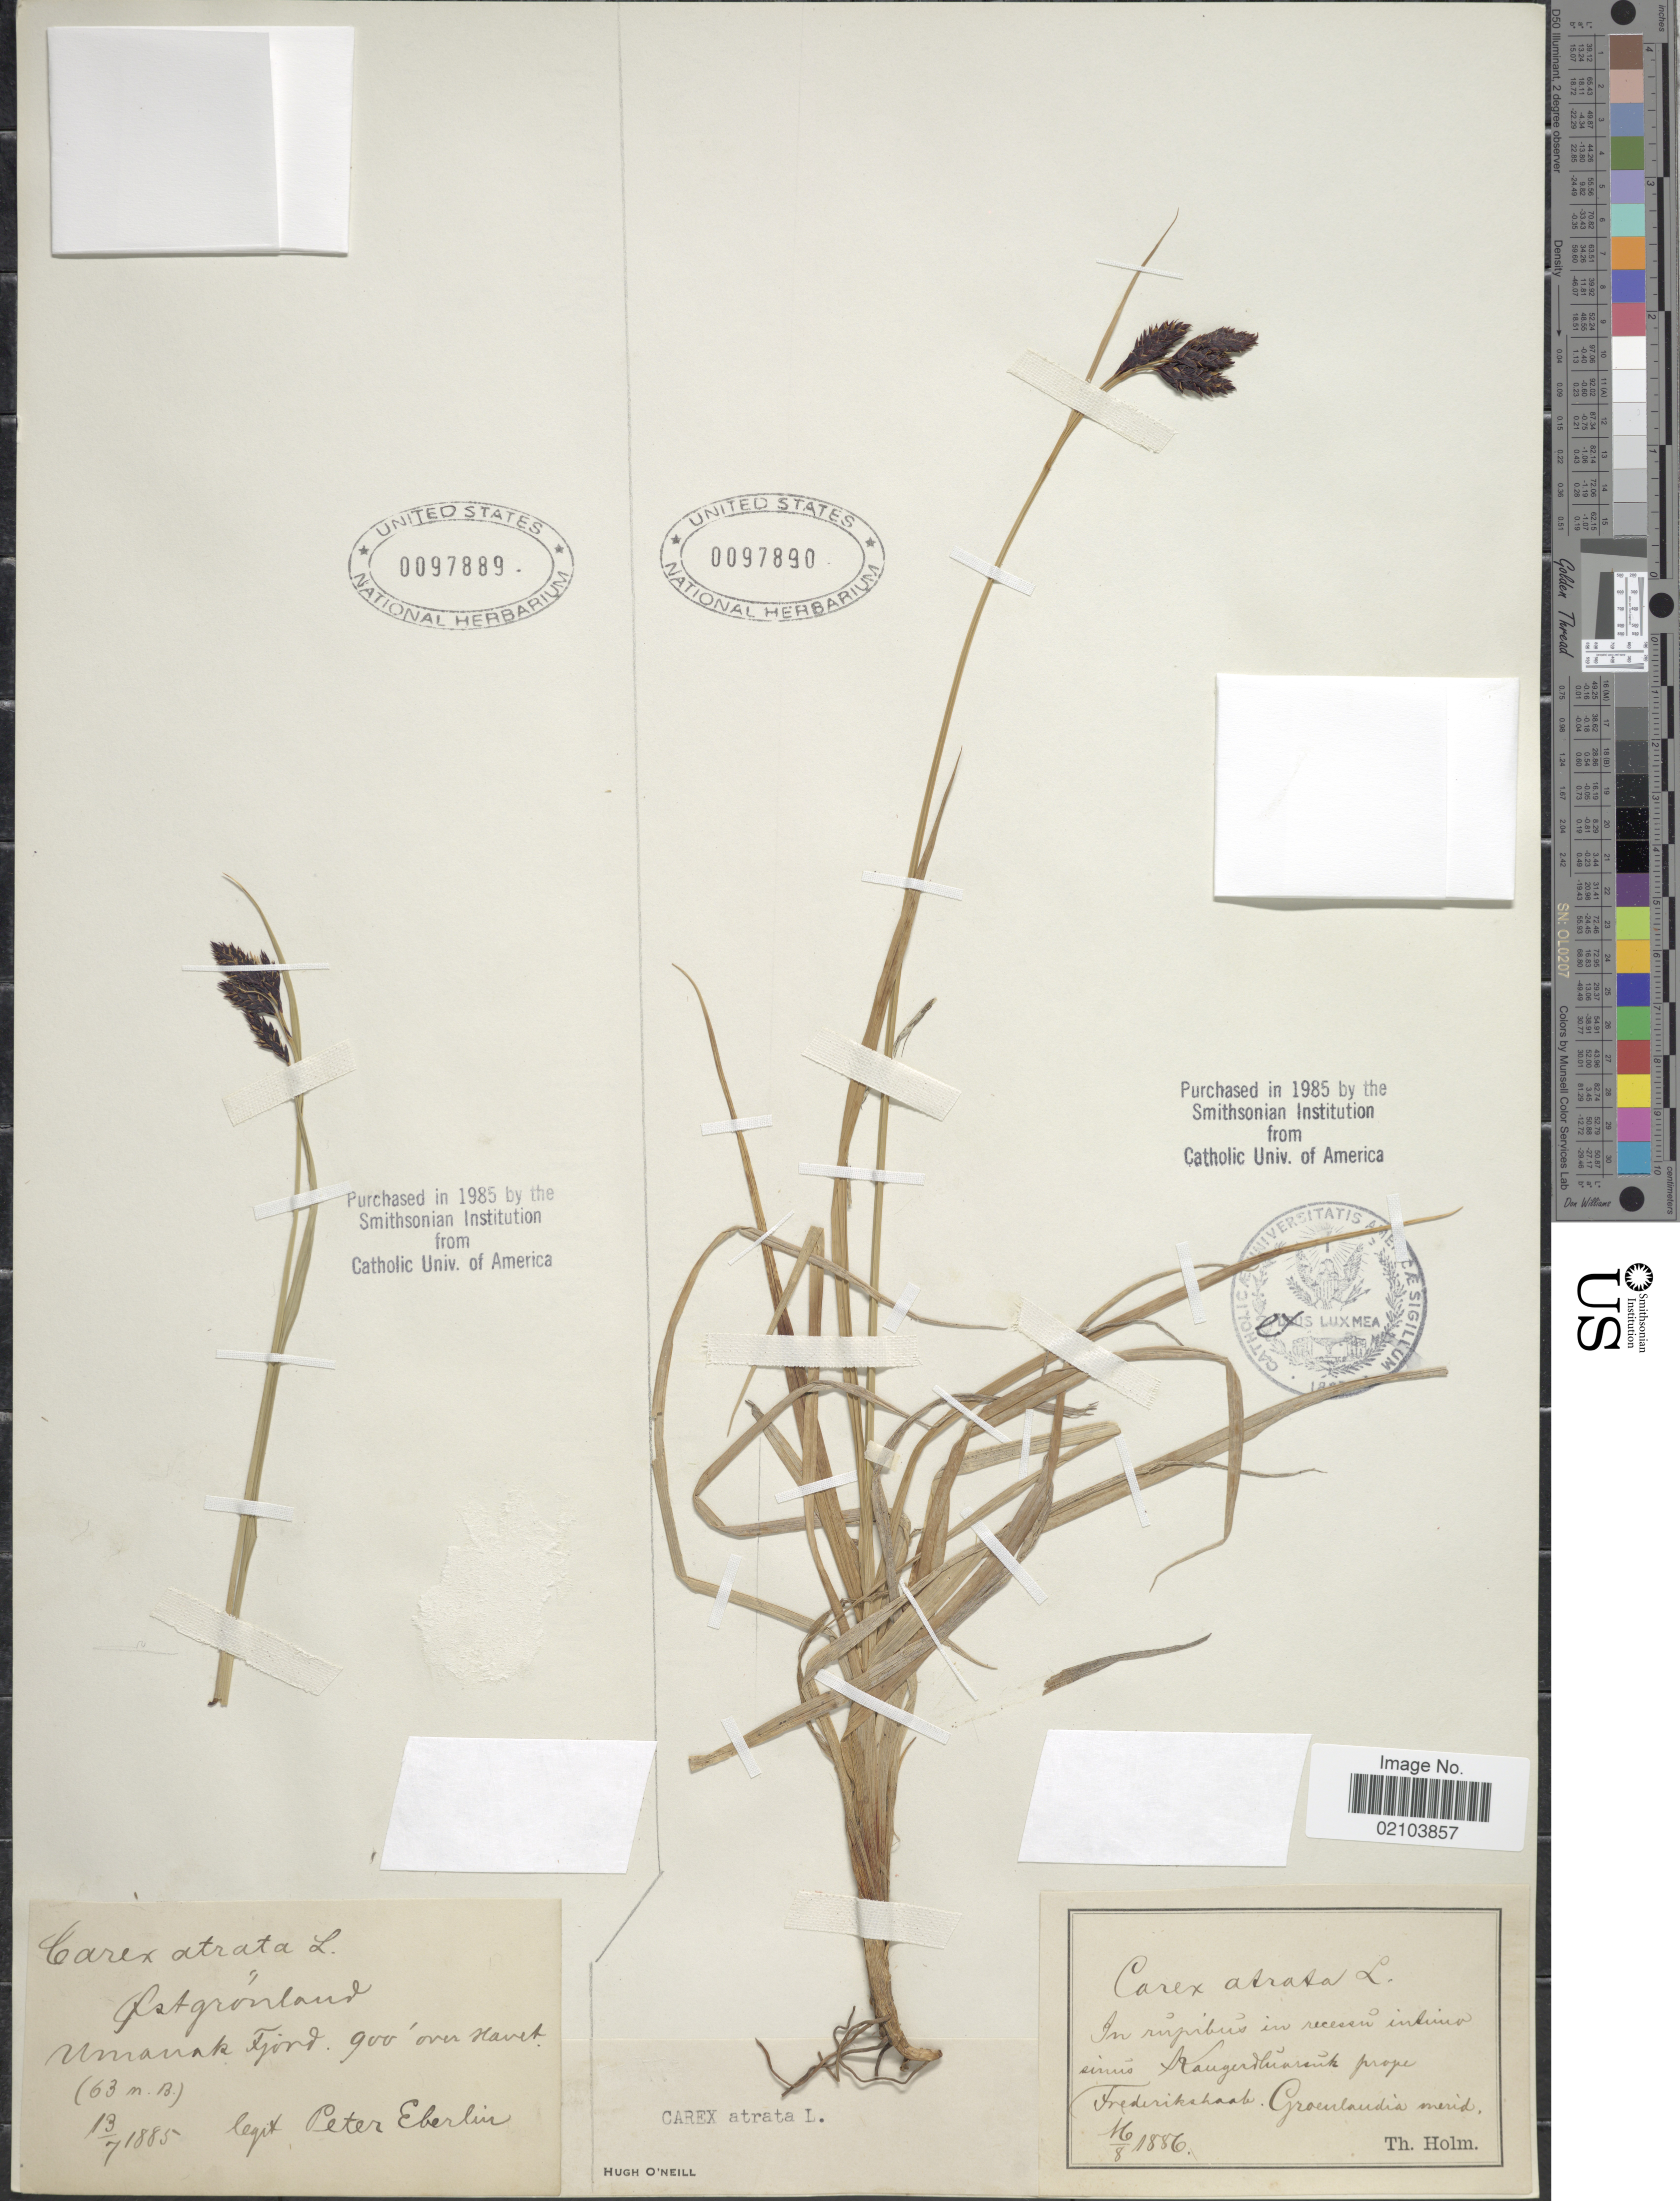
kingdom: Plantae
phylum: Tracheophyta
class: Liliopsida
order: Poales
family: Cyperaceae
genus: Carex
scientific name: Carex atrata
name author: L.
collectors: P. Eberlin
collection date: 1885-07-13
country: Greenland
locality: (Ostgronland) Umanak Fjord.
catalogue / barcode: US 97889-2